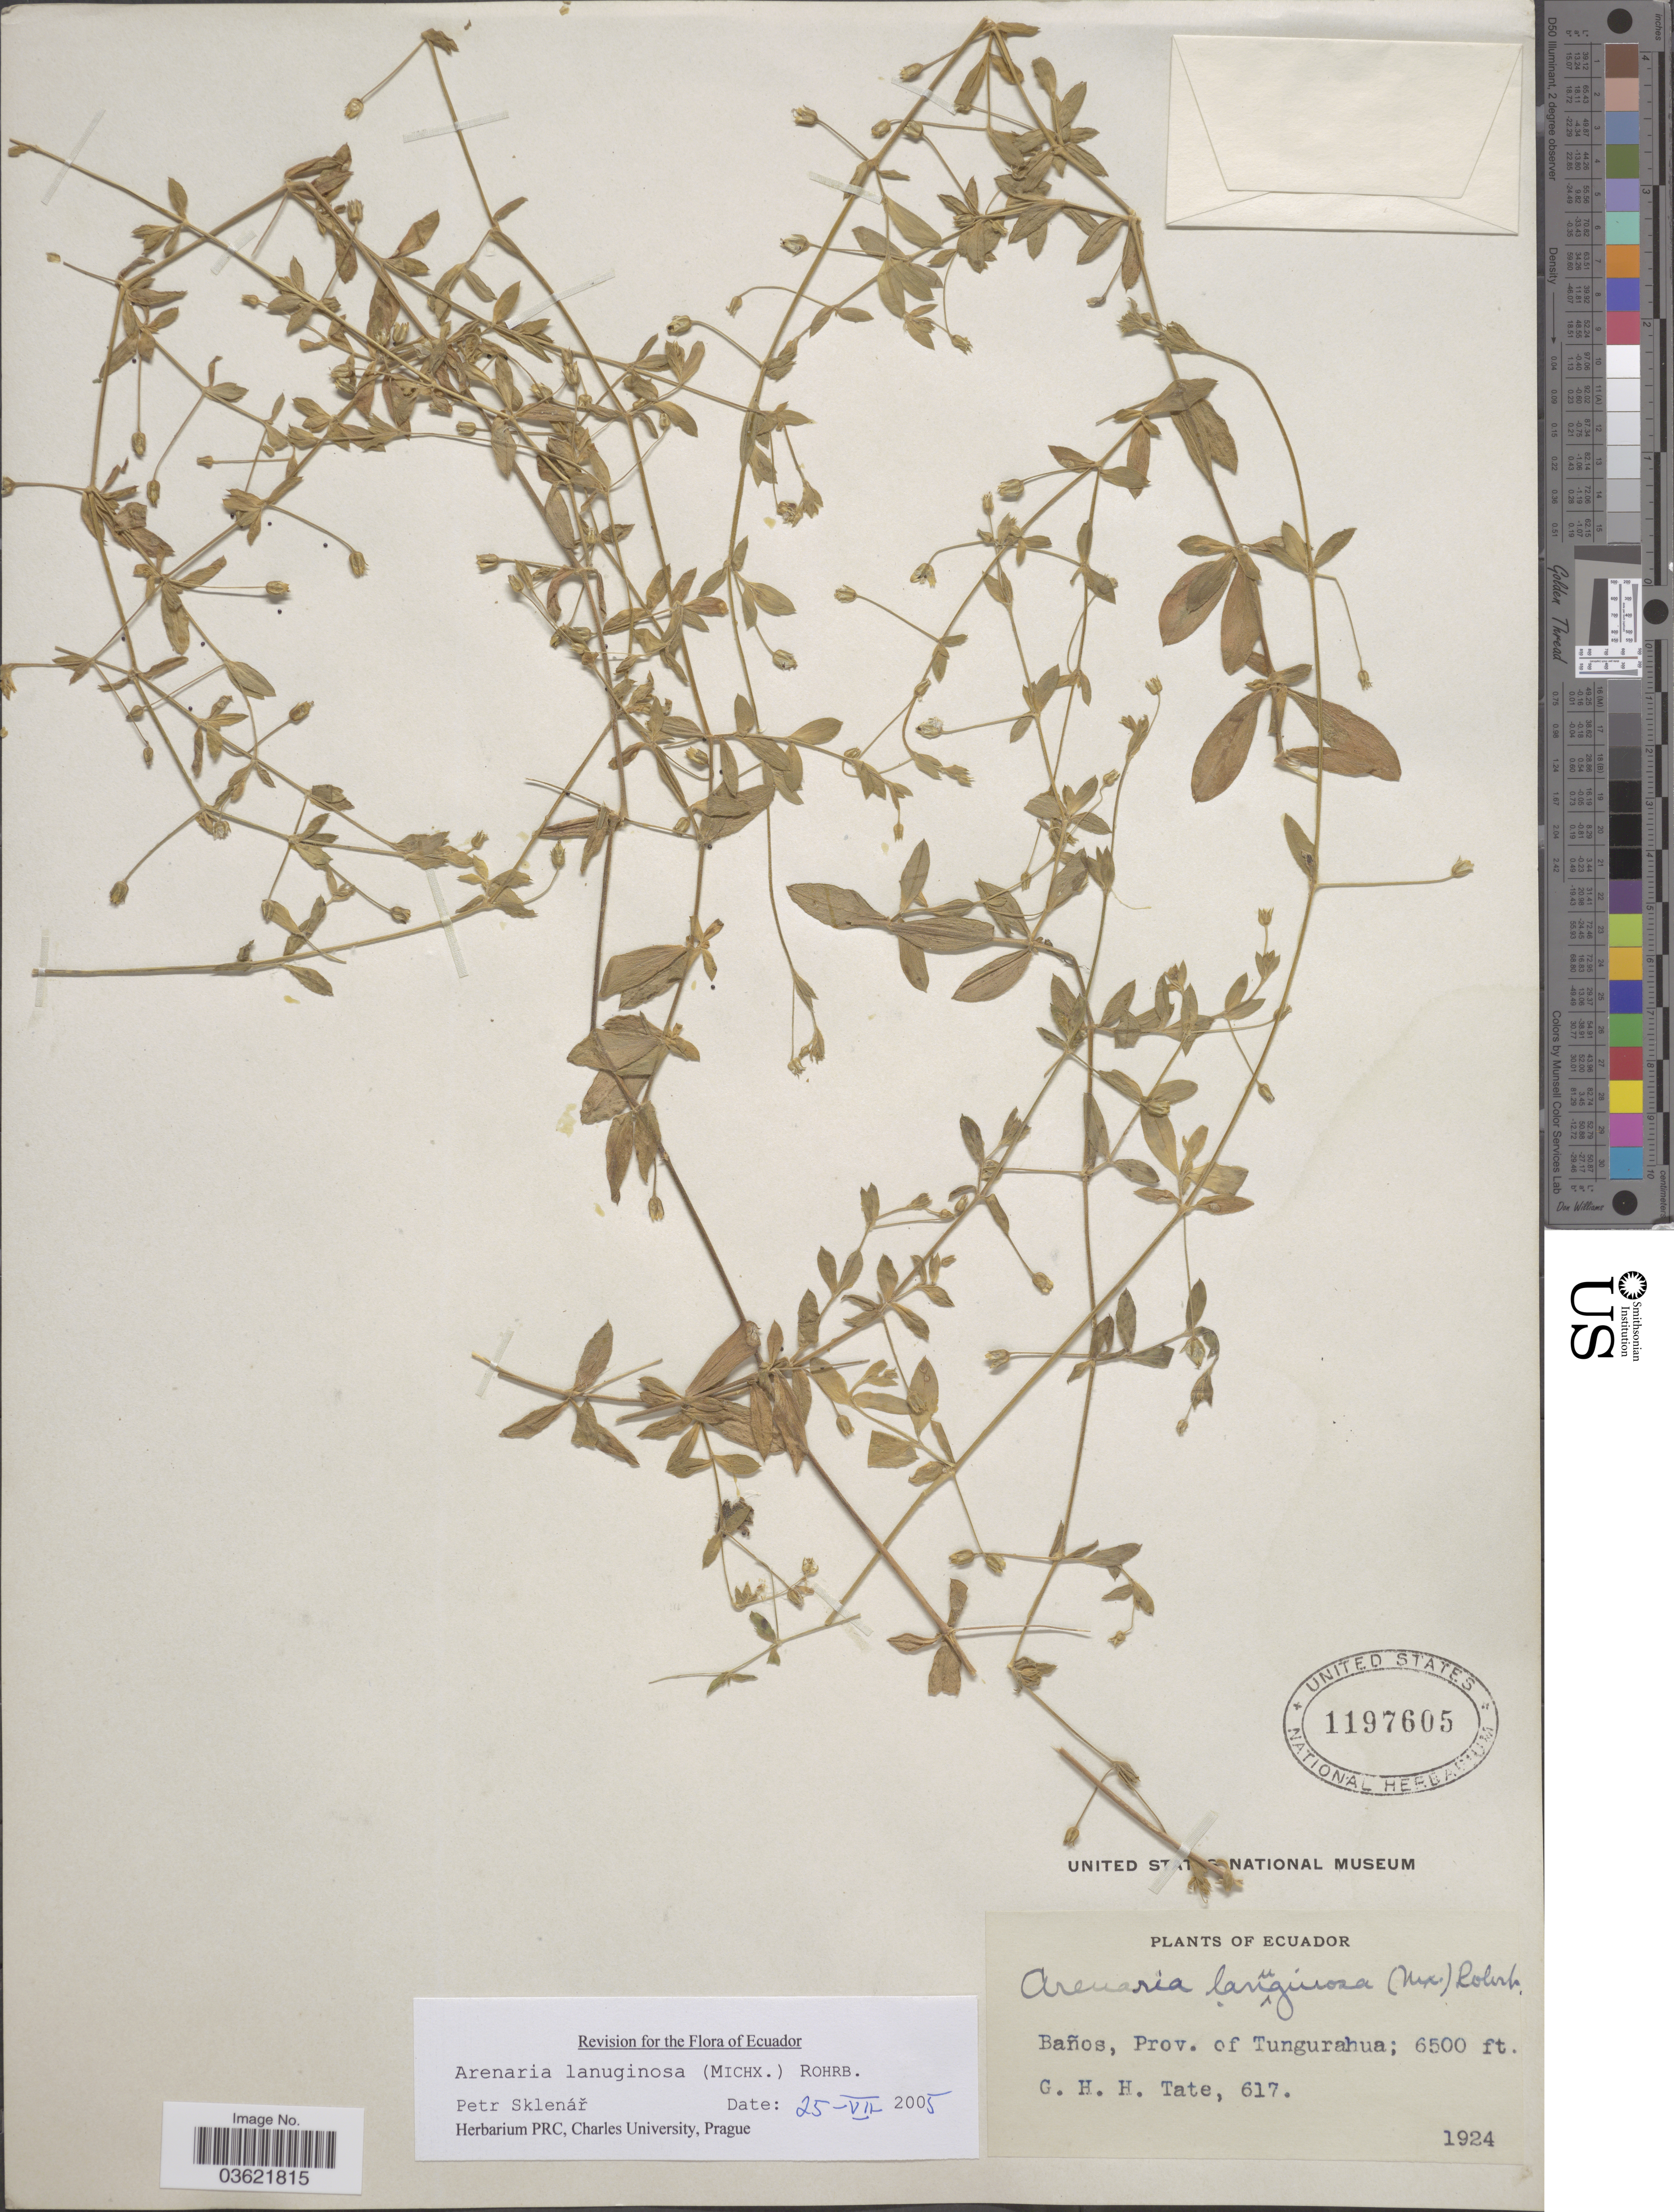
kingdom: Plantae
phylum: Tracheophyta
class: Magnoliopsida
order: Caryophyllales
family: Caryophyllaceae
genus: Arenaria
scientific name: Arenaria lanuginosa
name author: (Michx.) Rohrb.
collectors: G. H. H.Tate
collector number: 617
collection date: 1924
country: Ecuador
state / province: Tungurahua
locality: Baños.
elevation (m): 1981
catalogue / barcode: US 1197605